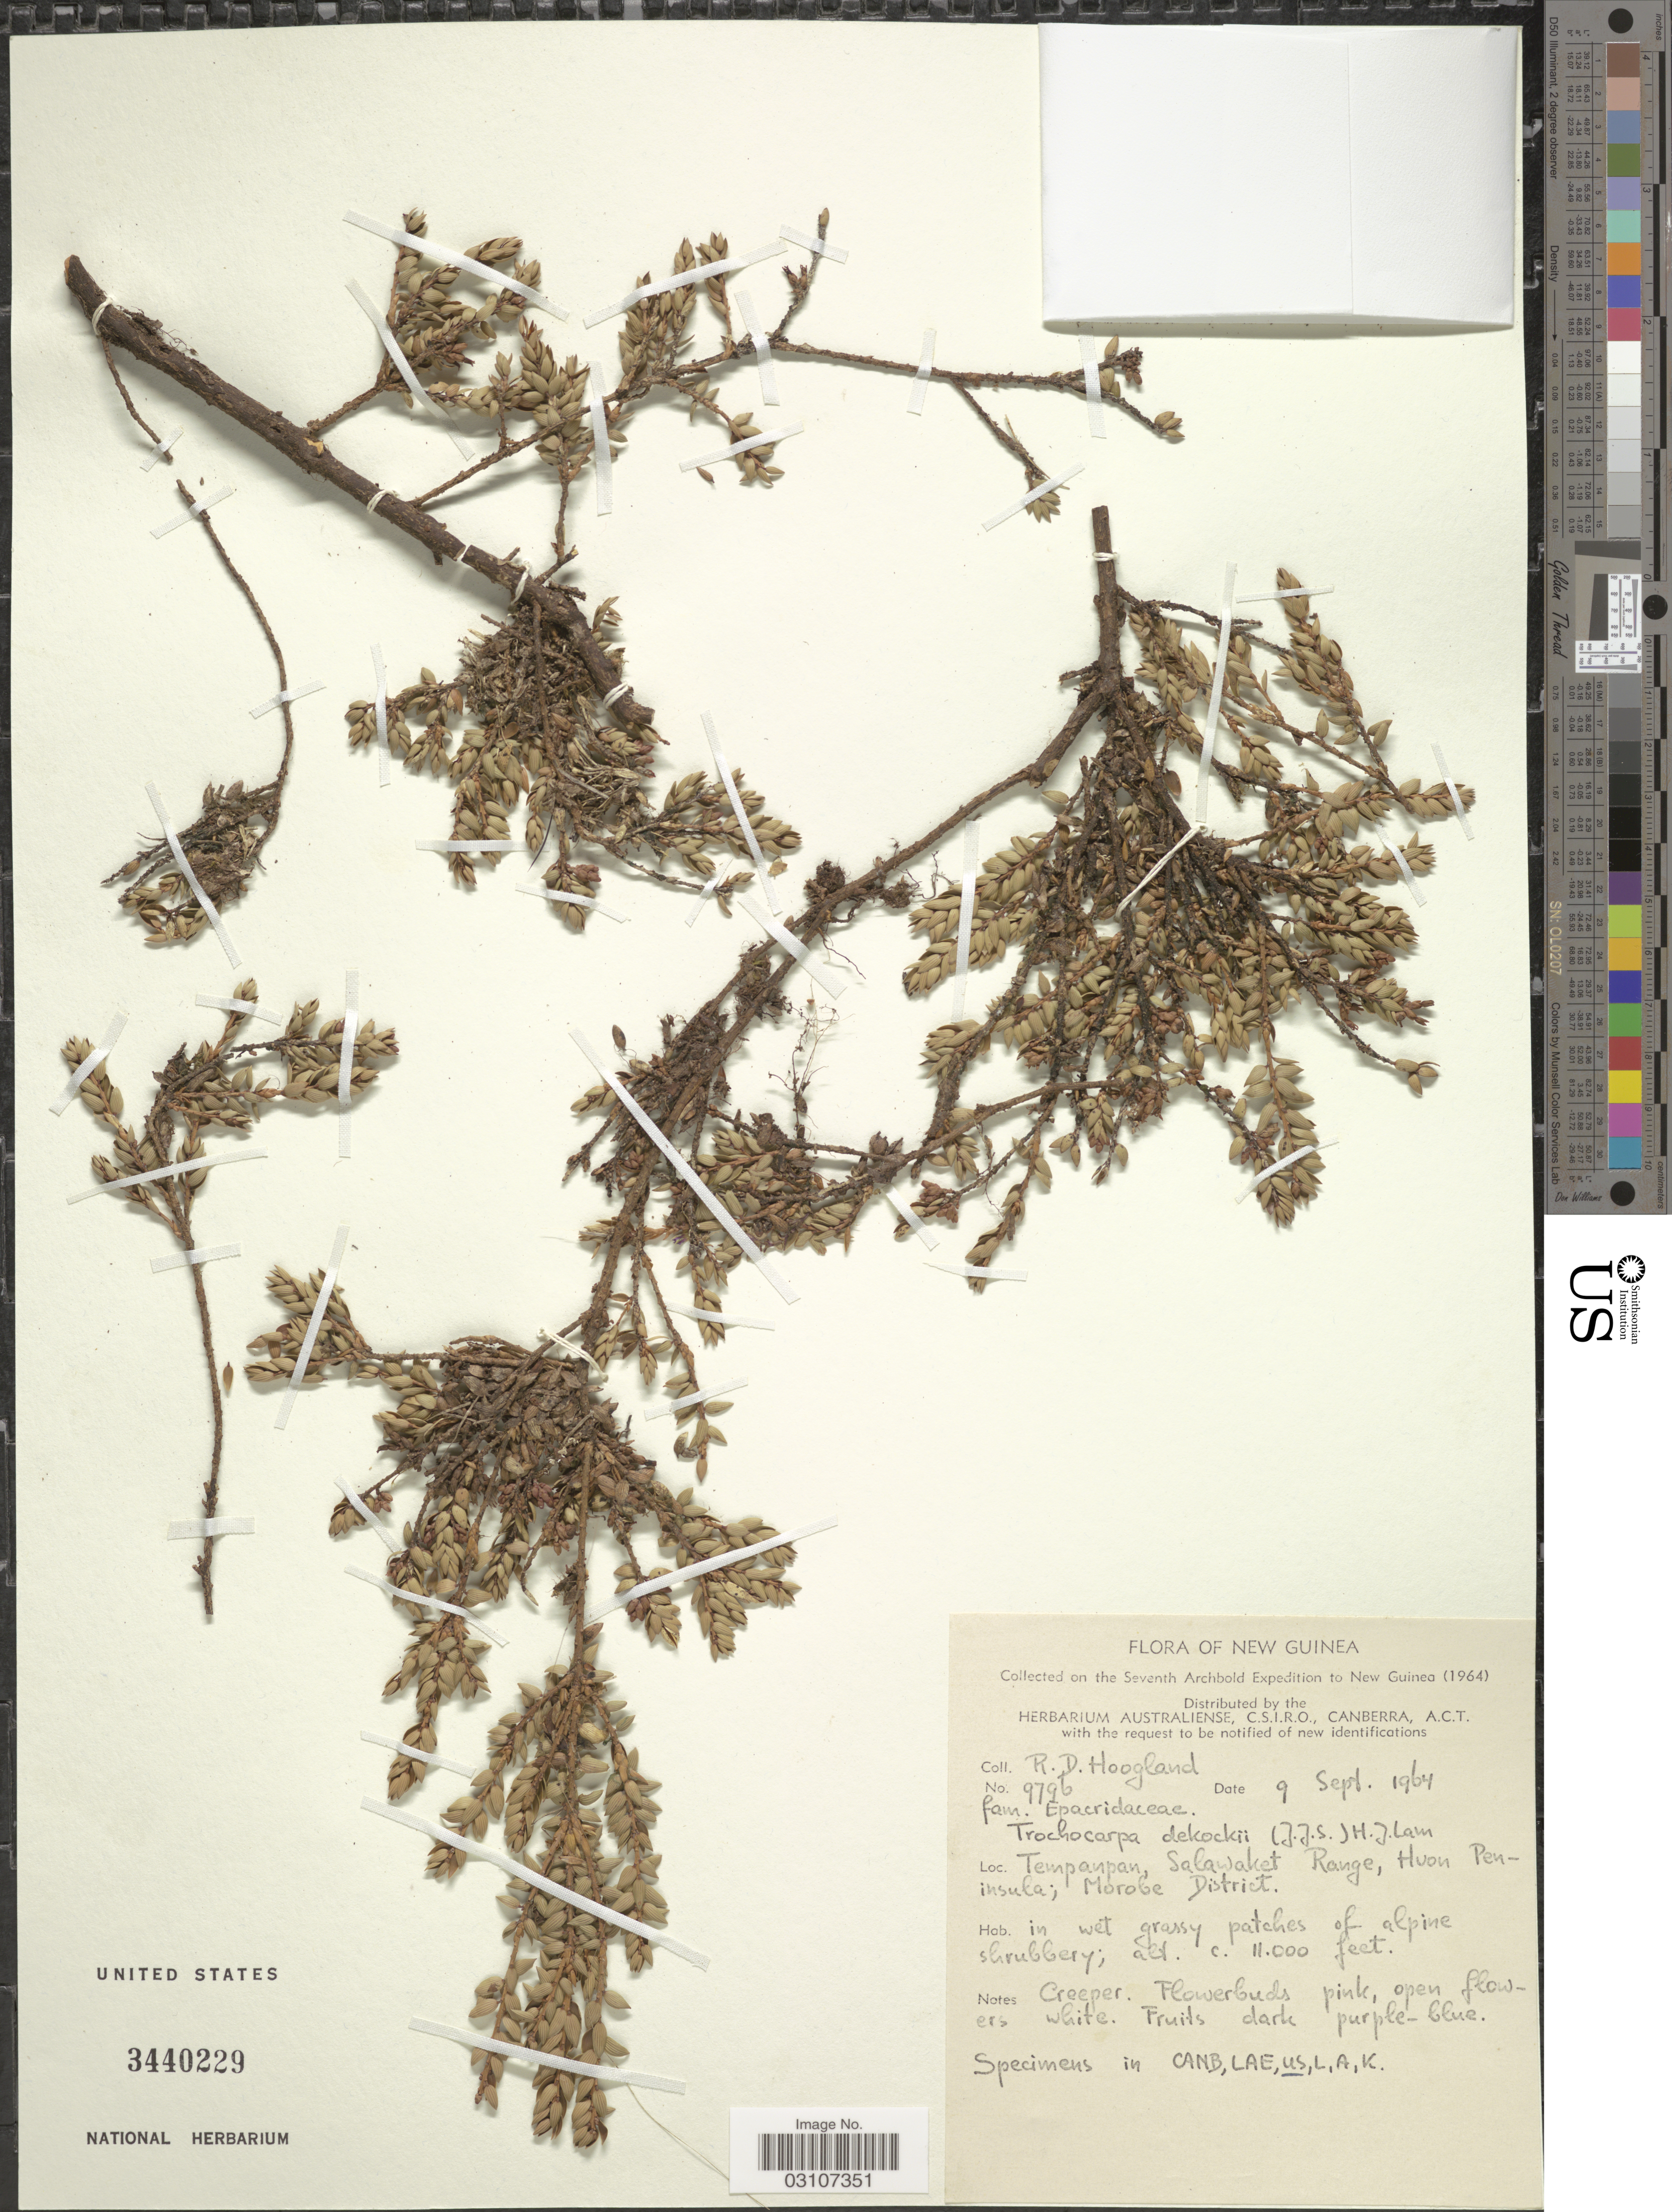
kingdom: Plantae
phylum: Tracheophyta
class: Magnoliopsida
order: Ericales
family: Ericaceae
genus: Trochocarpa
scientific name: Trochocarpa dekockii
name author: (J.J. Sm.) H.J. Lam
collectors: R. D. Hoogland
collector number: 9796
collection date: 1964-09-09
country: Papua New Guinea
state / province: Morobe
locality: New Guinea. Tempanpan, Salawaket Range, Huon Peninsula; Morobe District.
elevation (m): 3353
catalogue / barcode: US 3440229